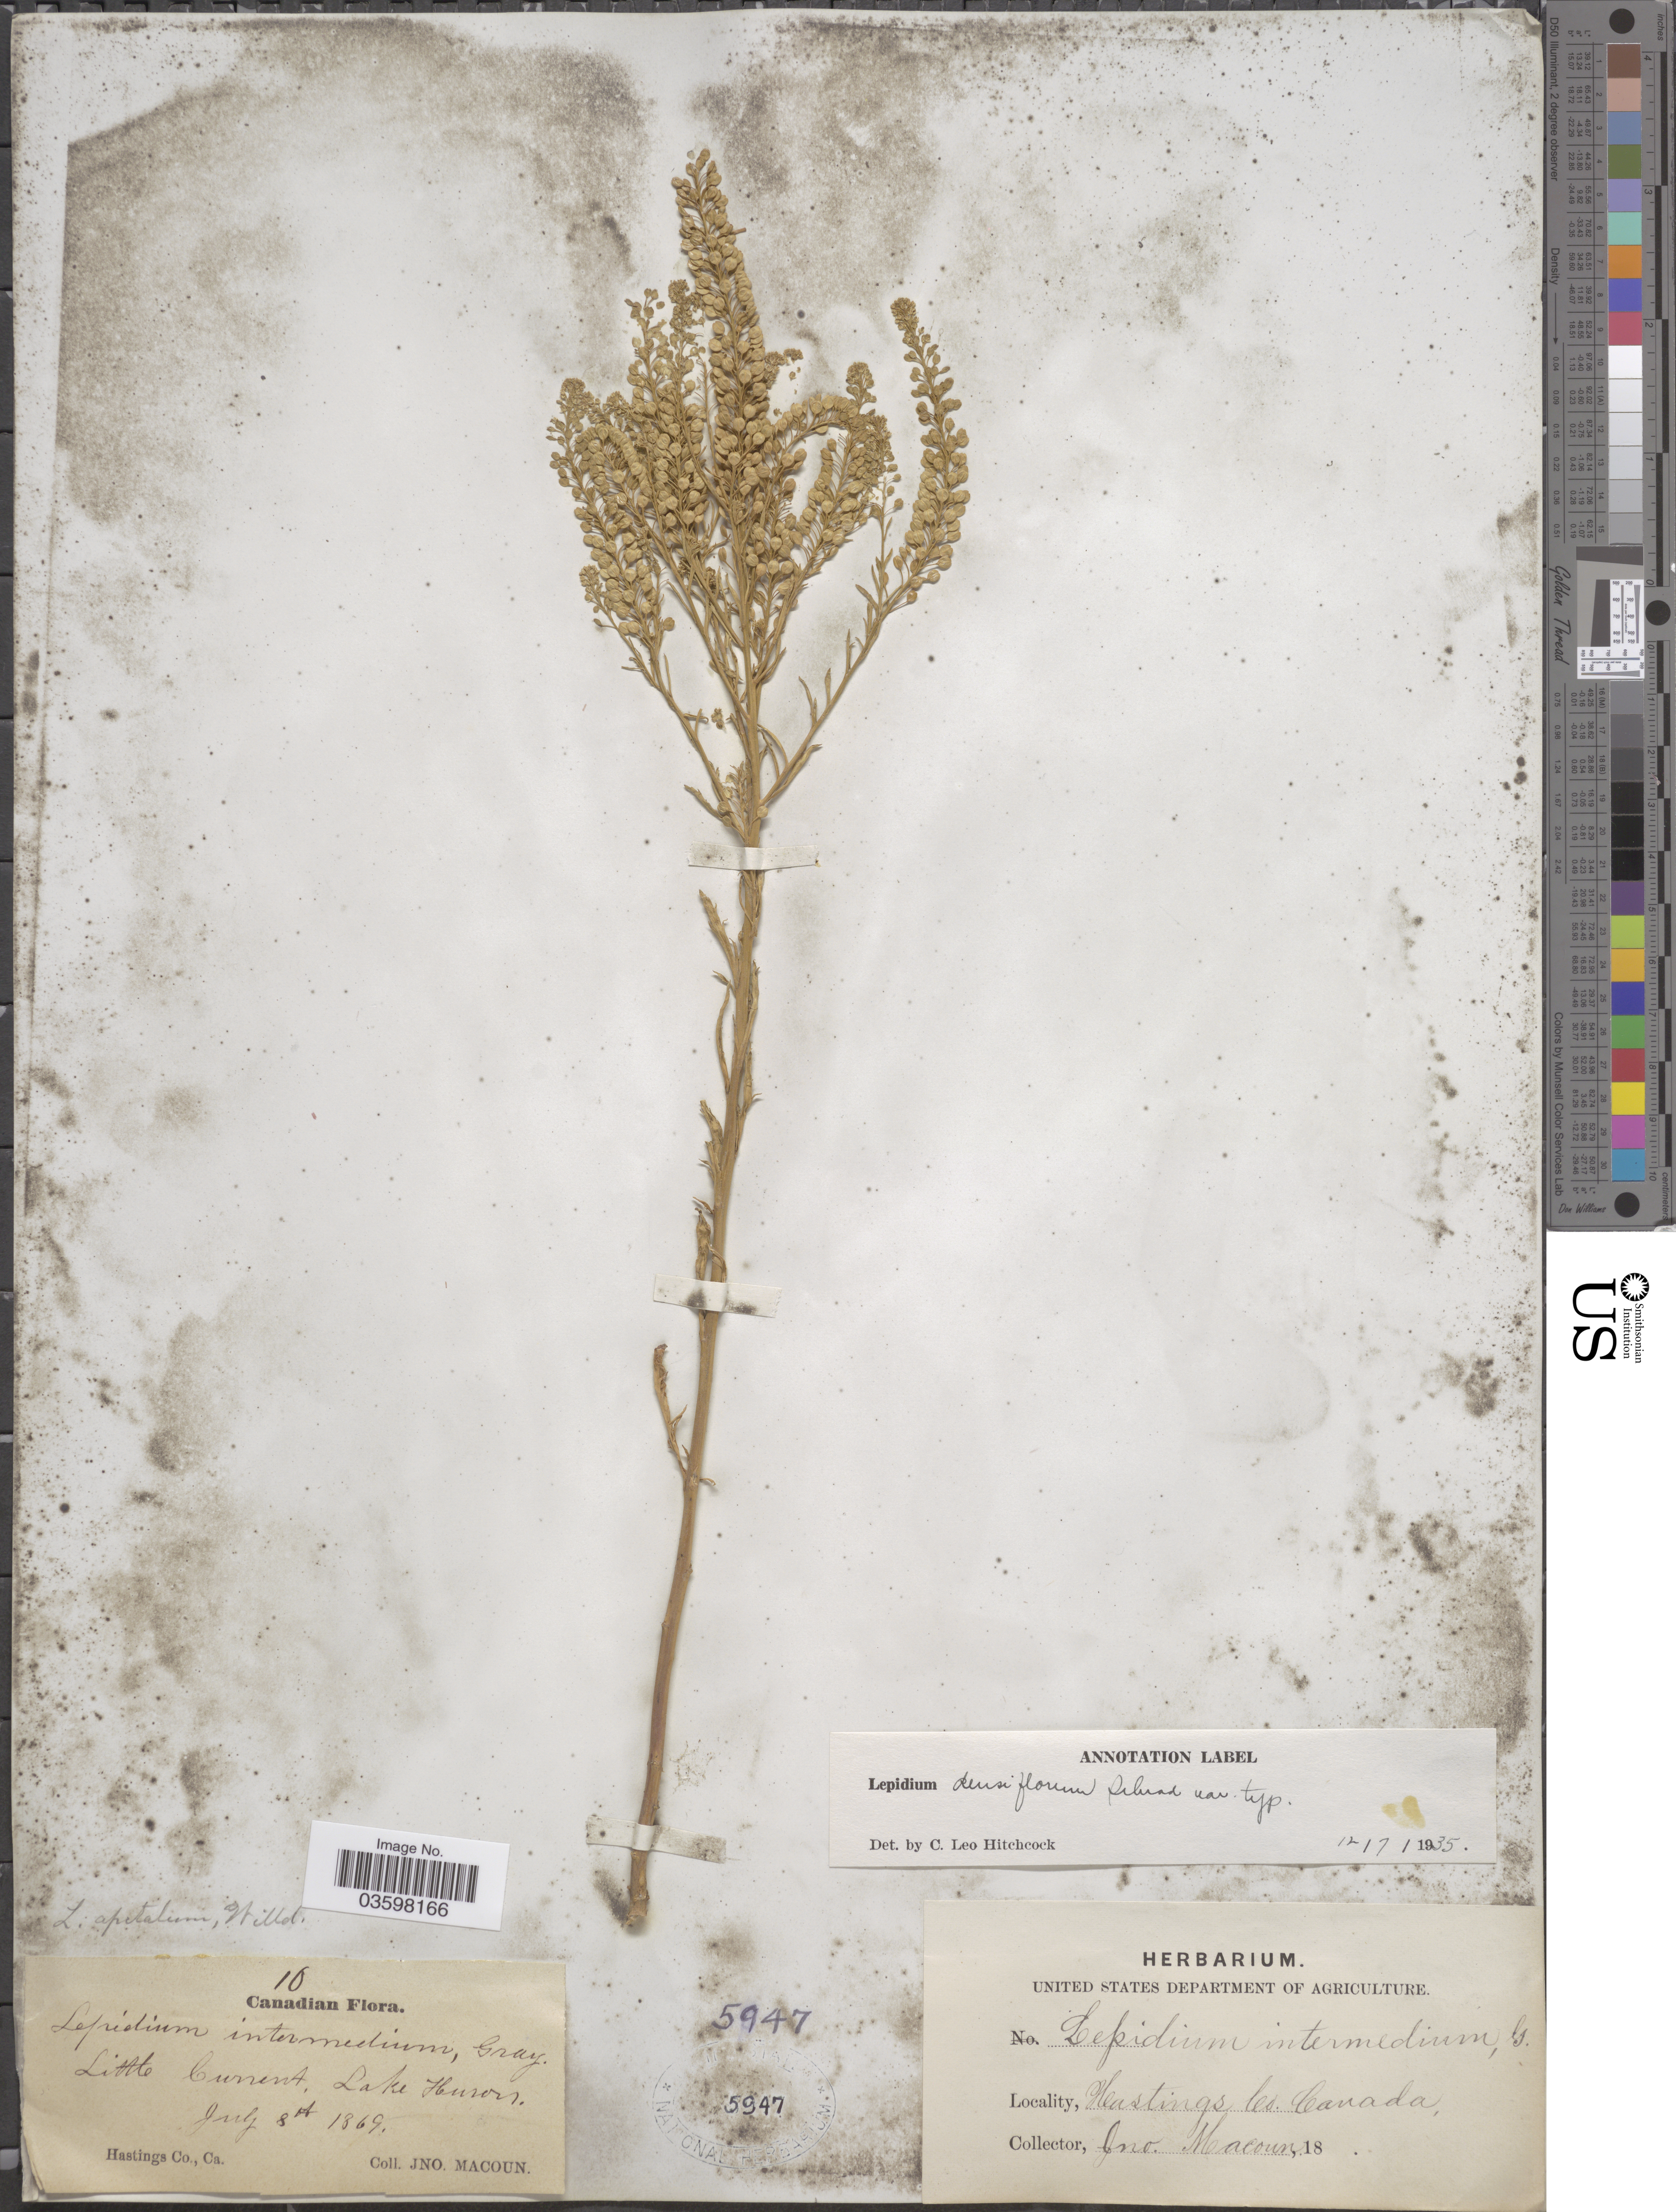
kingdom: Plantae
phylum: Tracheophyta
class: Magnoliopsida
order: Brassicales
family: Brassicaceae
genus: Lepidium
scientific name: Lepidium densiflorum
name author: Schrad.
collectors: J. Macoun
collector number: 10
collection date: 1869-07-08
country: Canada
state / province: Ontario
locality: Little Current, Lake Huron. Hastings Co.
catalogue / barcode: US 5947